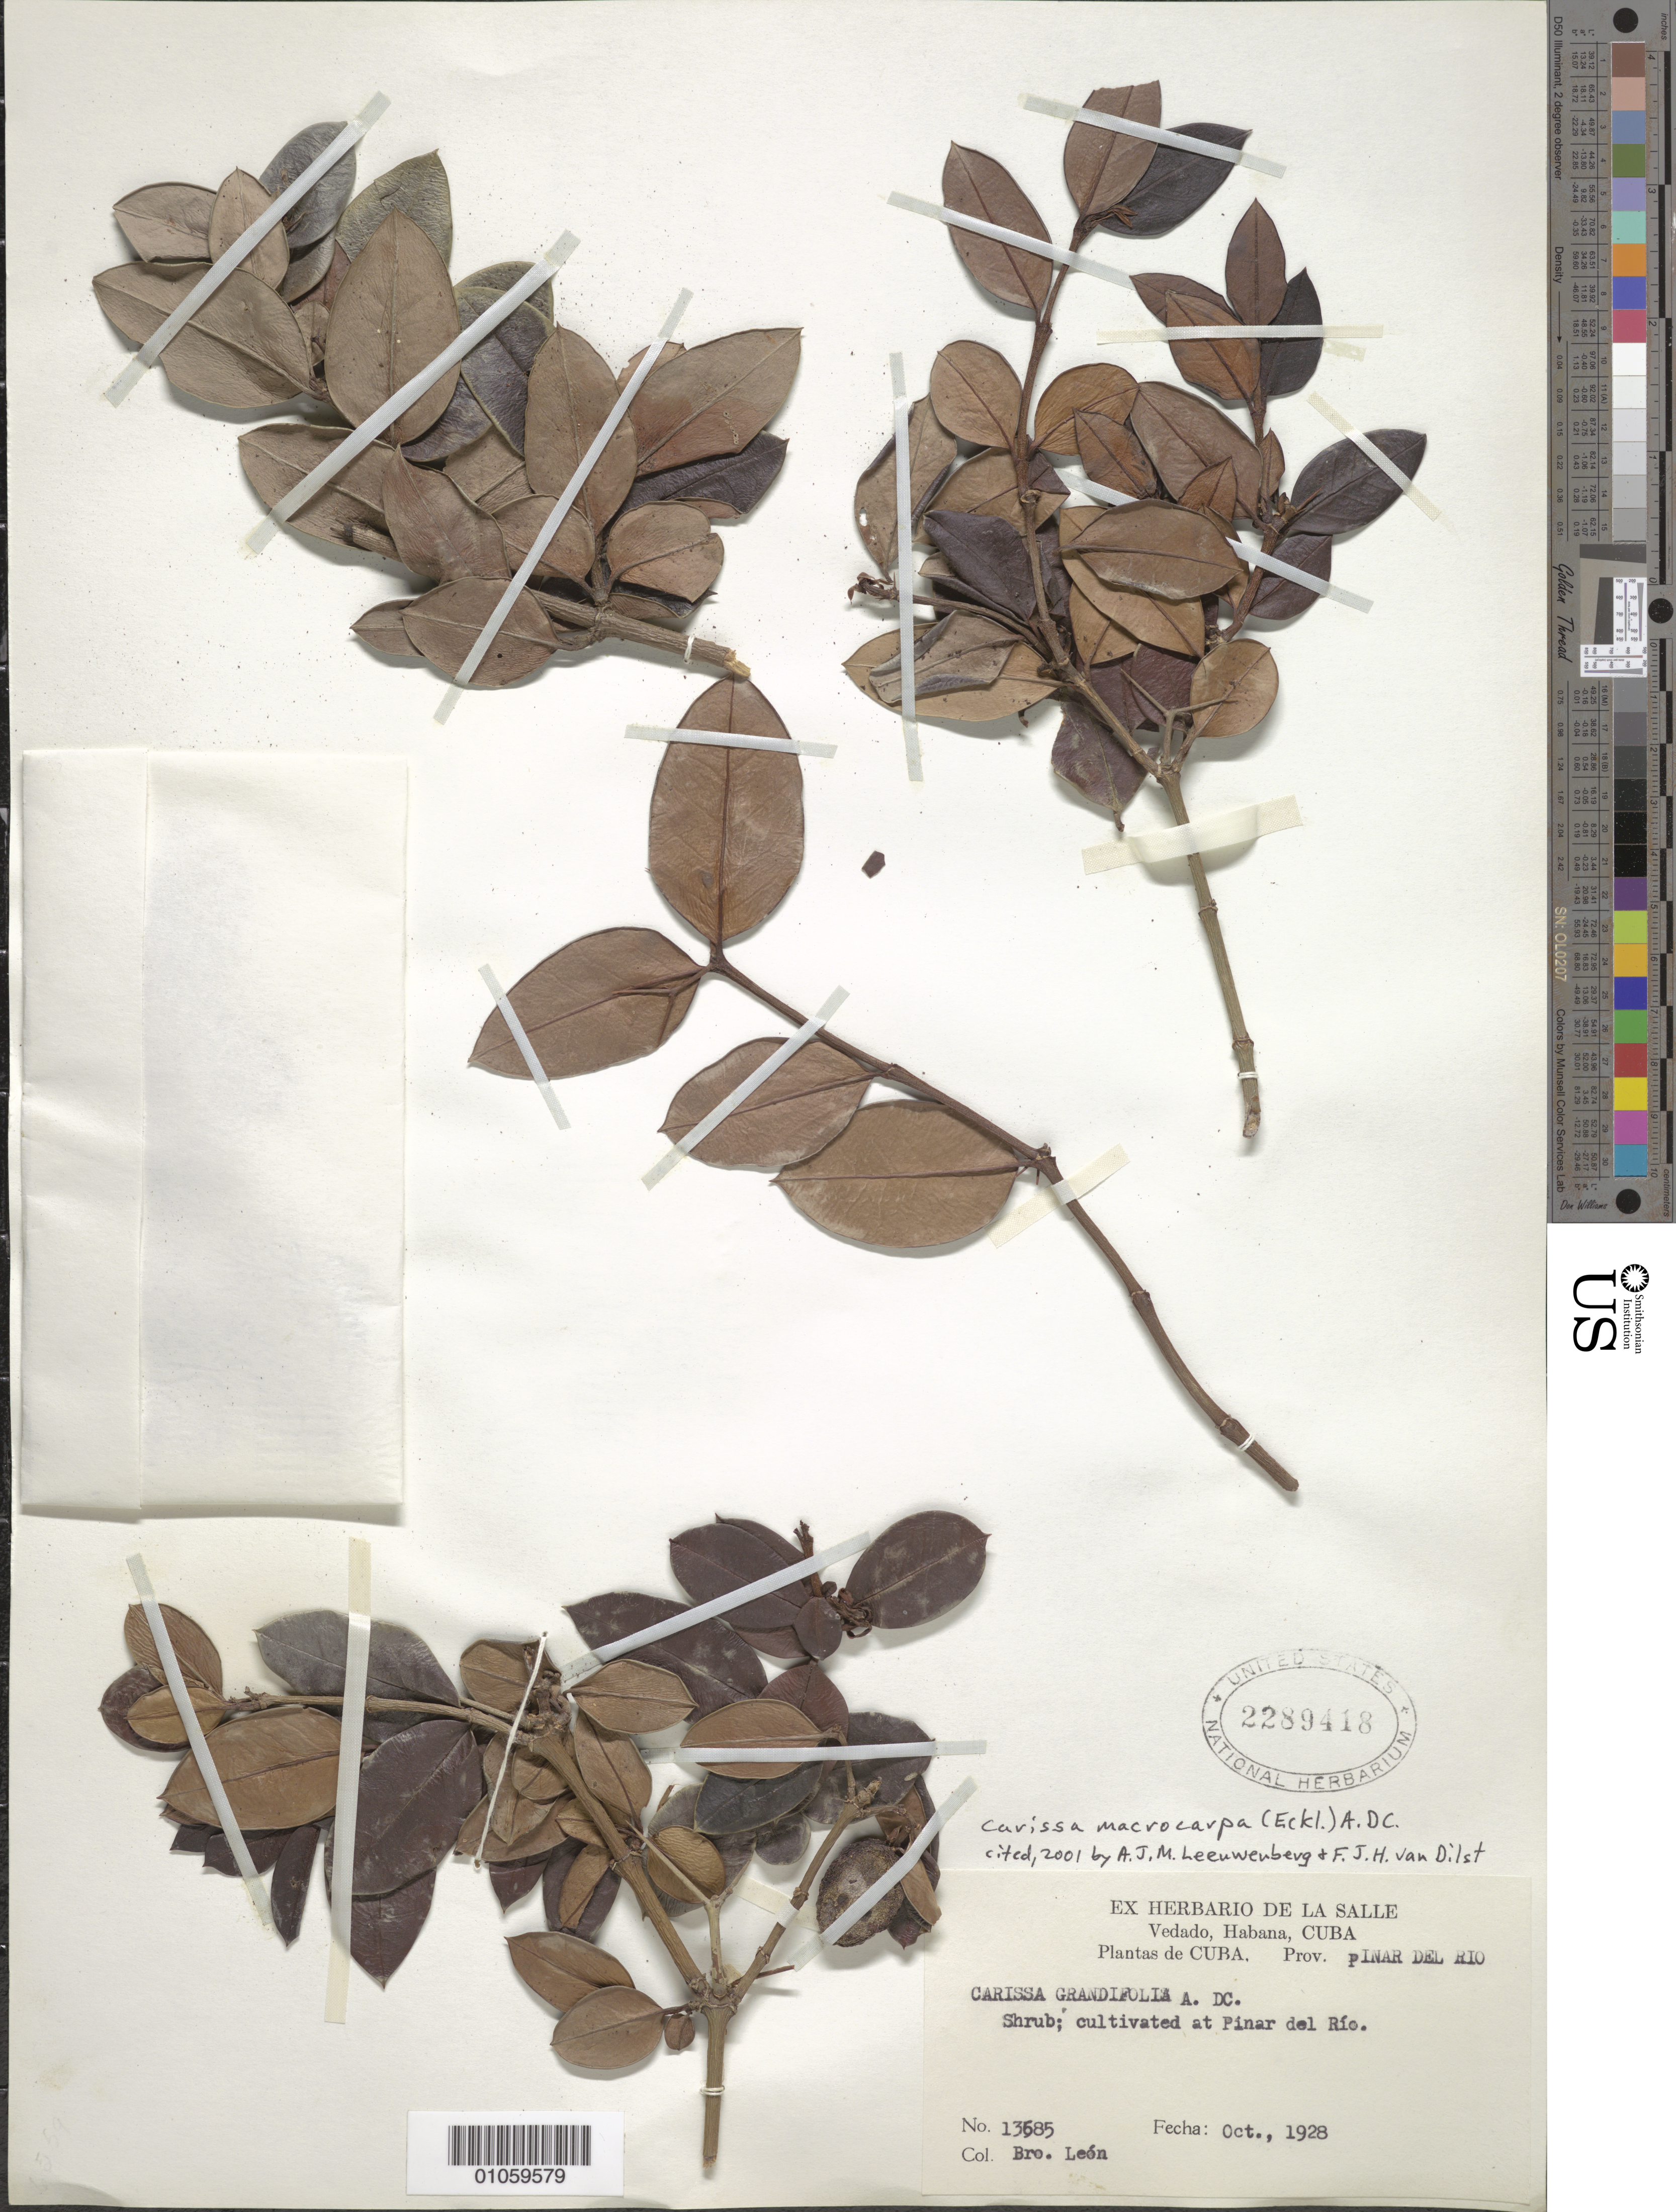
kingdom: Plantae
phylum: Tracheophyta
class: Magnoliopsida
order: Gentianales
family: Apocynaceae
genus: Carissa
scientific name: Carissa macrocarpa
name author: (Eckl.) A. DC.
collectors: Bro. León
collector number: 13685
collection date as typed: Oct 1928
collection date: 1928-10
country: Cuba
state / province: Pinar del Rio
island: Cuba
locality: Pinar del Rio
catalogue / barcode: US 2289418